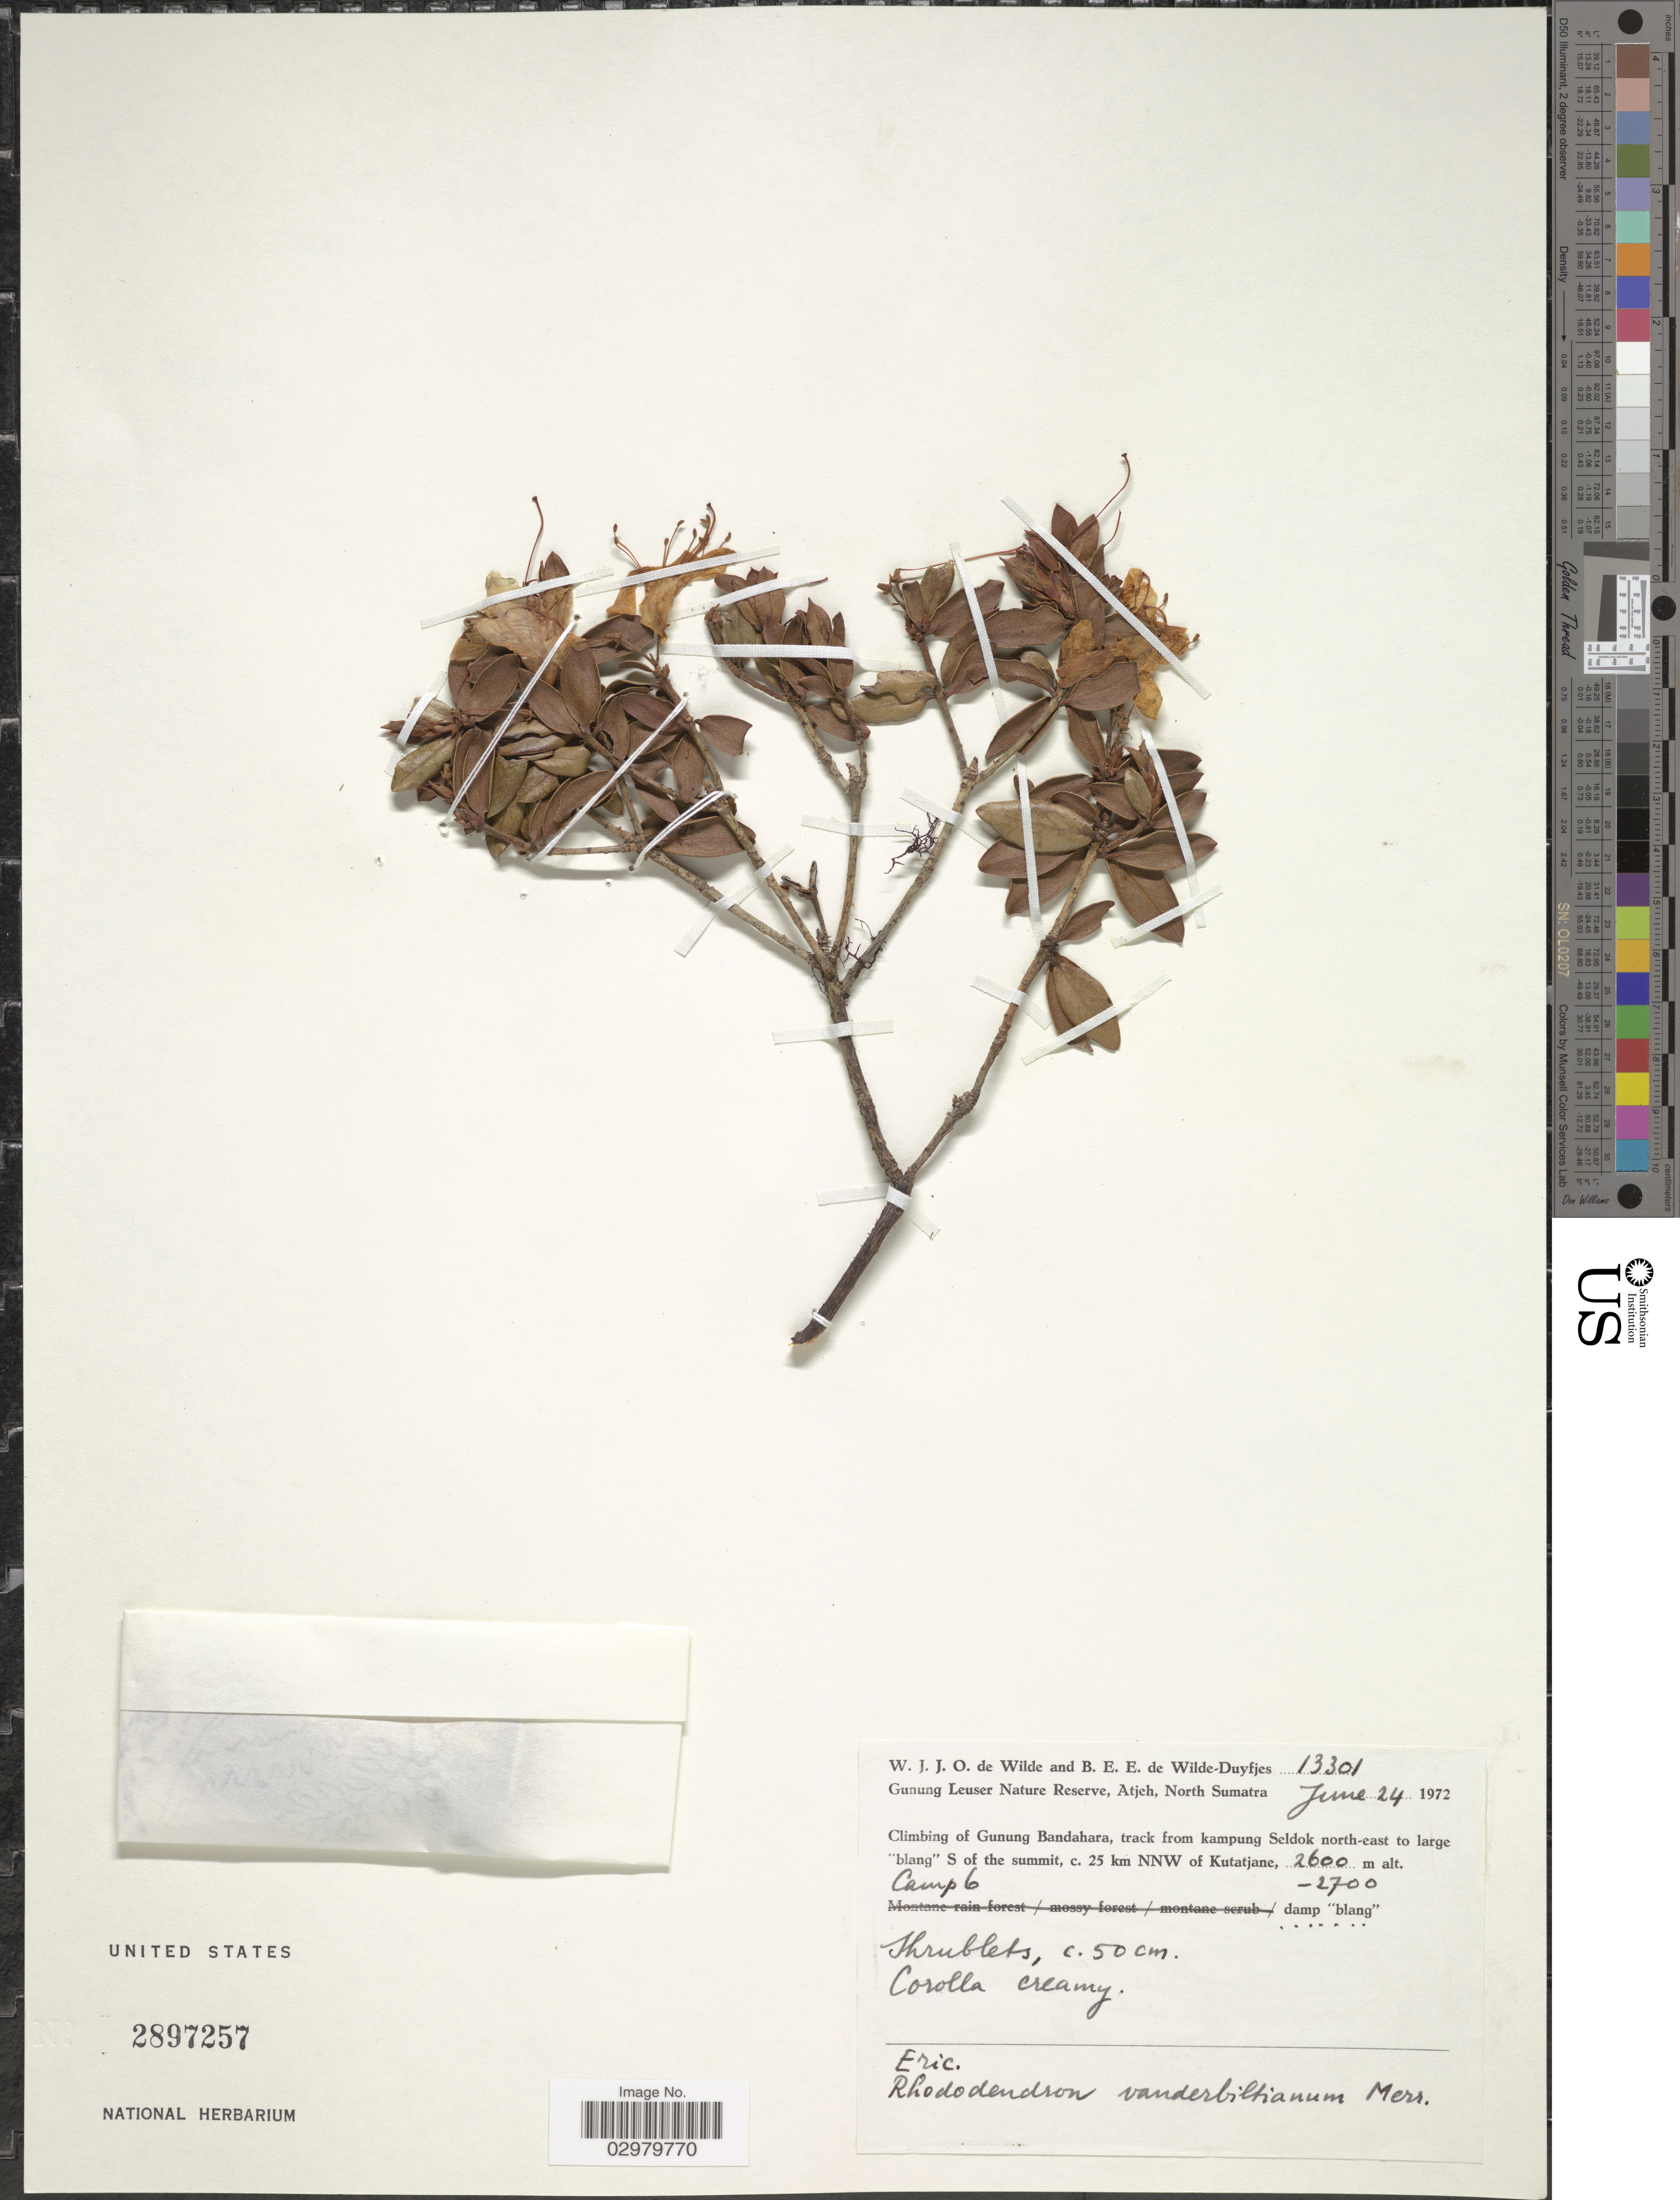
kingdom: Plantae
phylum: Tracheophyta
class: Magnoliopsida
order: Ericales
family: Ericaceae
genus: Rhododendron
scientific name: Rhododendron vanderbiltianum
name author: Merr.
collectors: W. J. de Wilde & B. E. de Wilde-Duyfjes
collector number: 13301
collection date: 1972-06-24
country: Indonesia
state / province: Sumatra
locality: Gunung Leuser Nature Reserve, Atjeh, North Sumatra. Climbing of Gunung Bandahara, track from kampung Seldok north-east to large "blang" S of the summit, c. 25 km NNW of Kutatjane, Camp 6.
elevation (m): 2600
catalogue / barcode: US 2897257